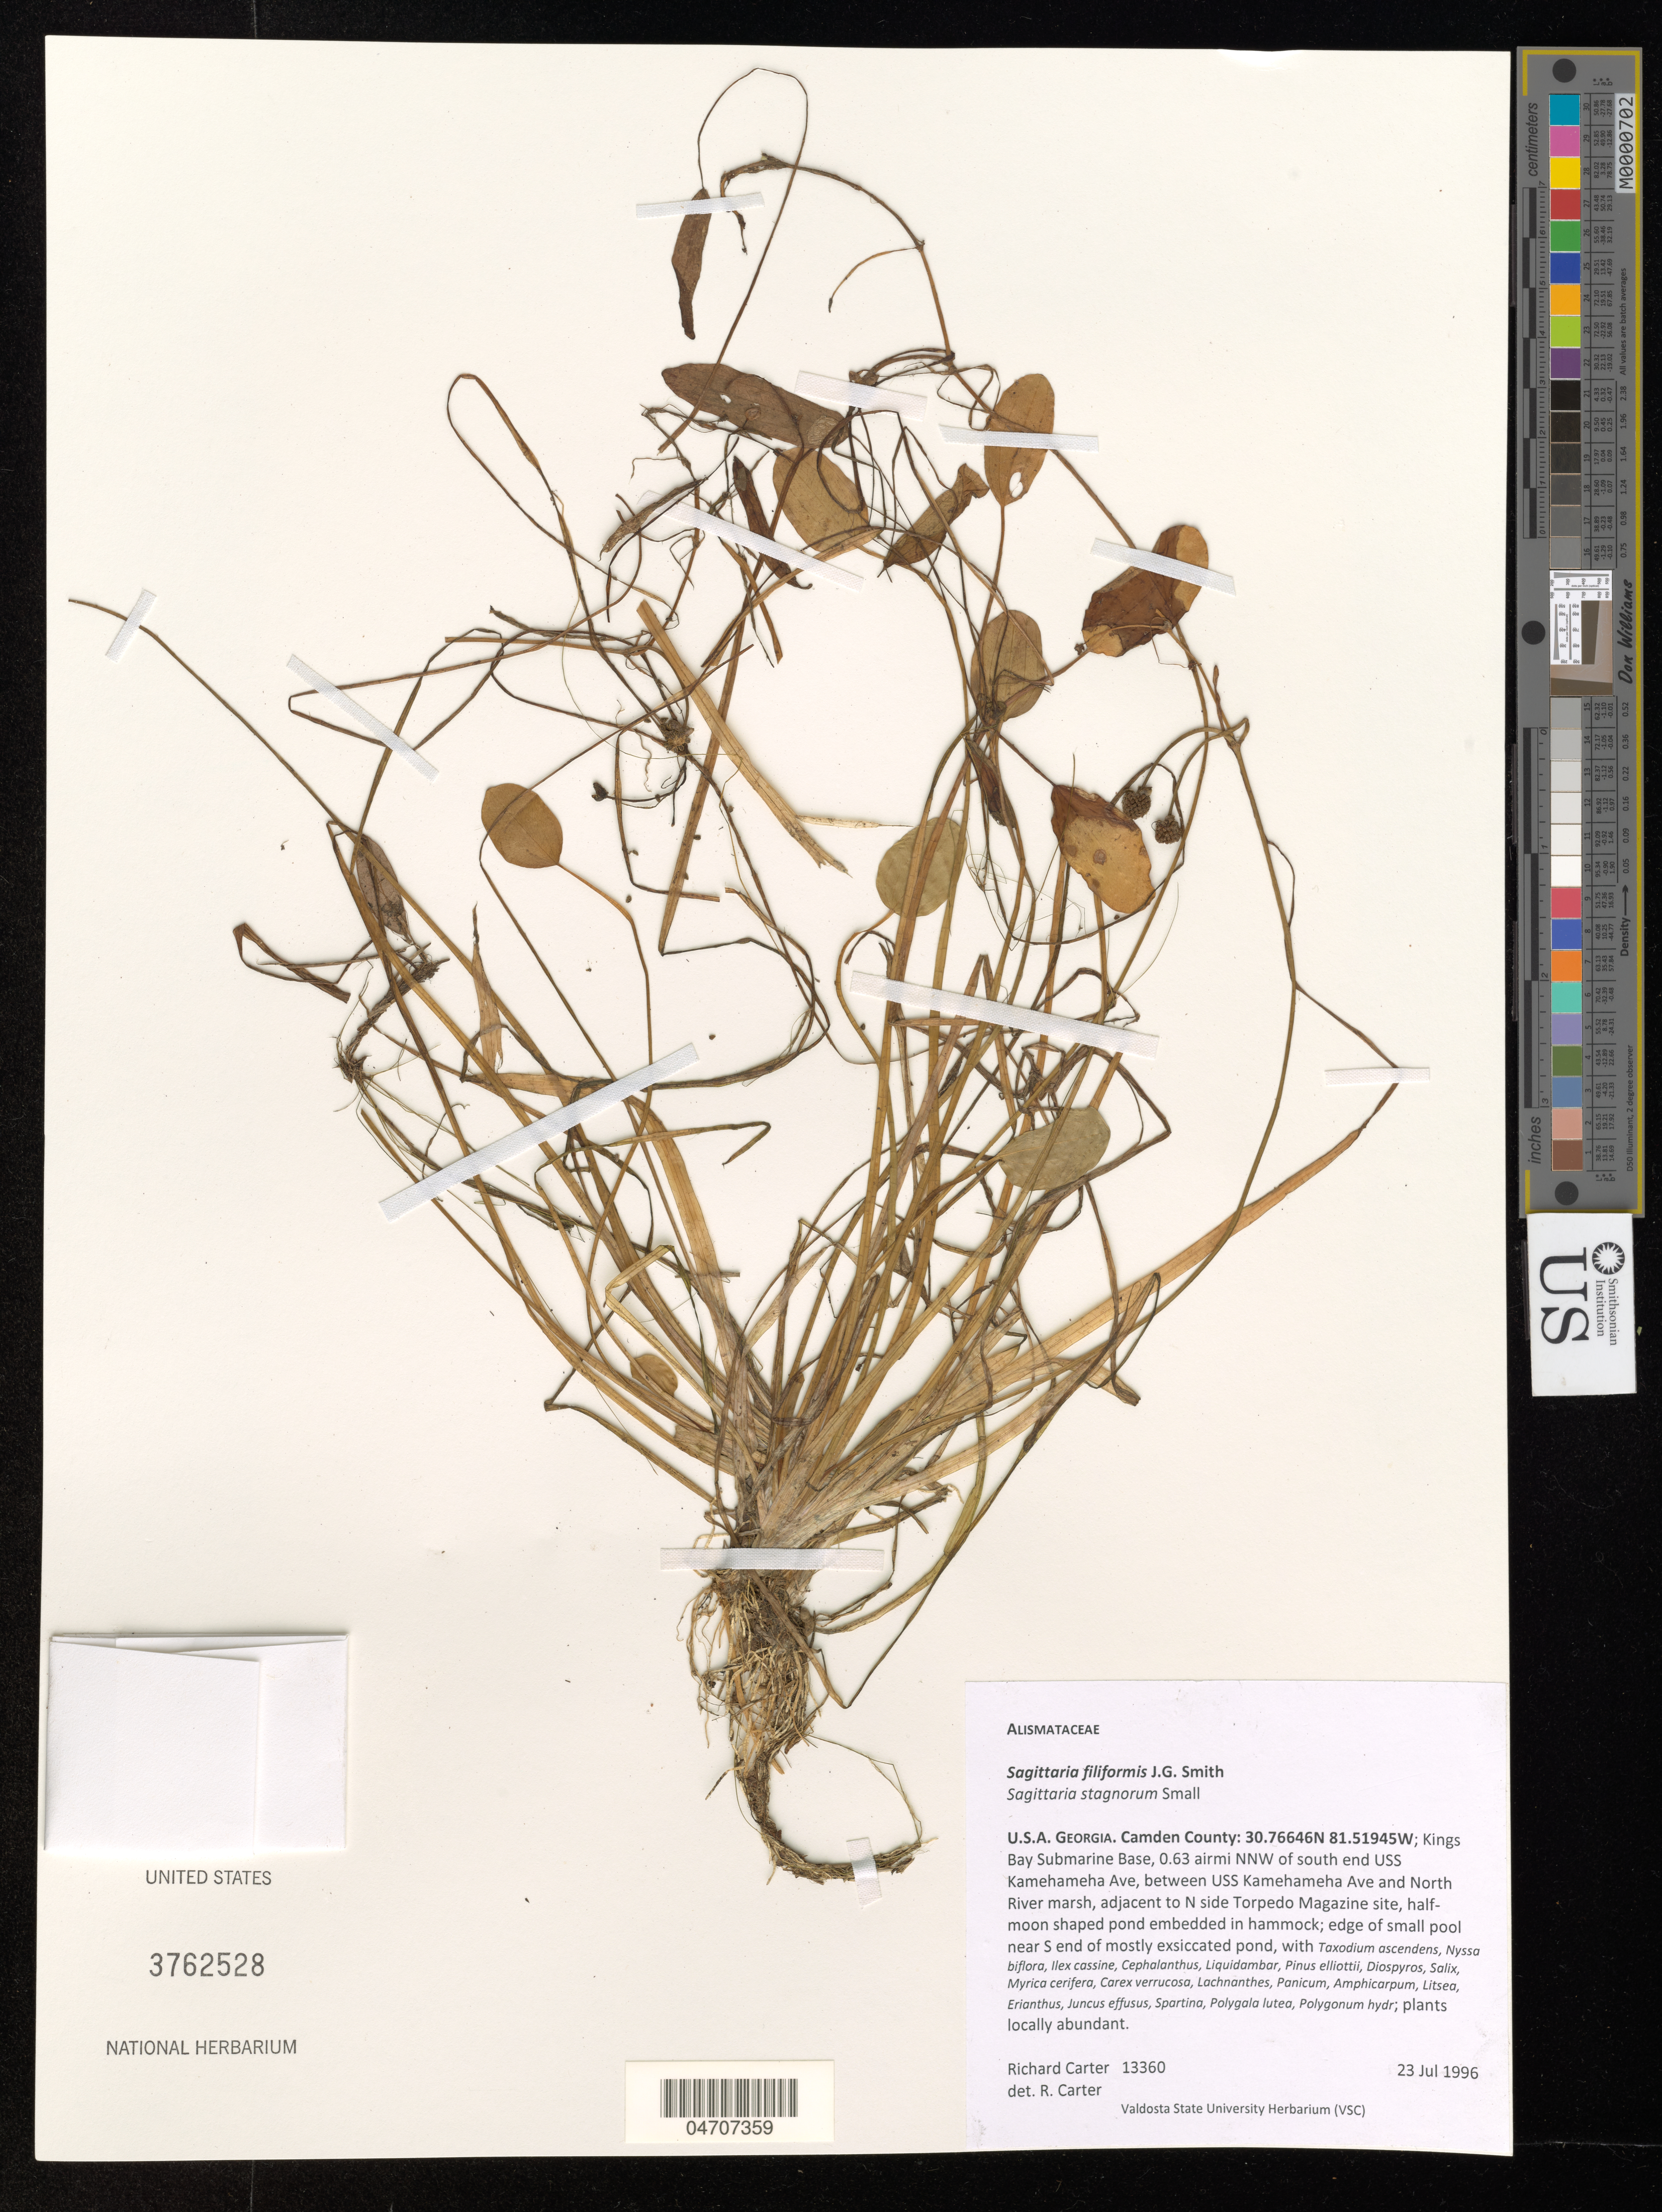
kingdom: Plantae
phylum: Tracheophyta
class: Liliopsida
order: Alismatales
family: Alismataceae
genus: Sagittaria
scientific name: Sagittaria filiformis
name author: J.G. Sm.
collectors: R. Carter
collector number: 13360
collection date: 1996-07-23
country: United States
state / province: Georgia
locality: Camden County: Kings Bay Submarine Base, 0.63 airmi NNW of south end USS Kamehameha Ave, between USS Kamehameha Ave and North River marsh, adjacent to N side Torpedo Magazine site, halfmoon shaped pond embedded in hammock; edge of small pool near S end of mostly exsiccated pond.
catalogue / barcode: US 3762528